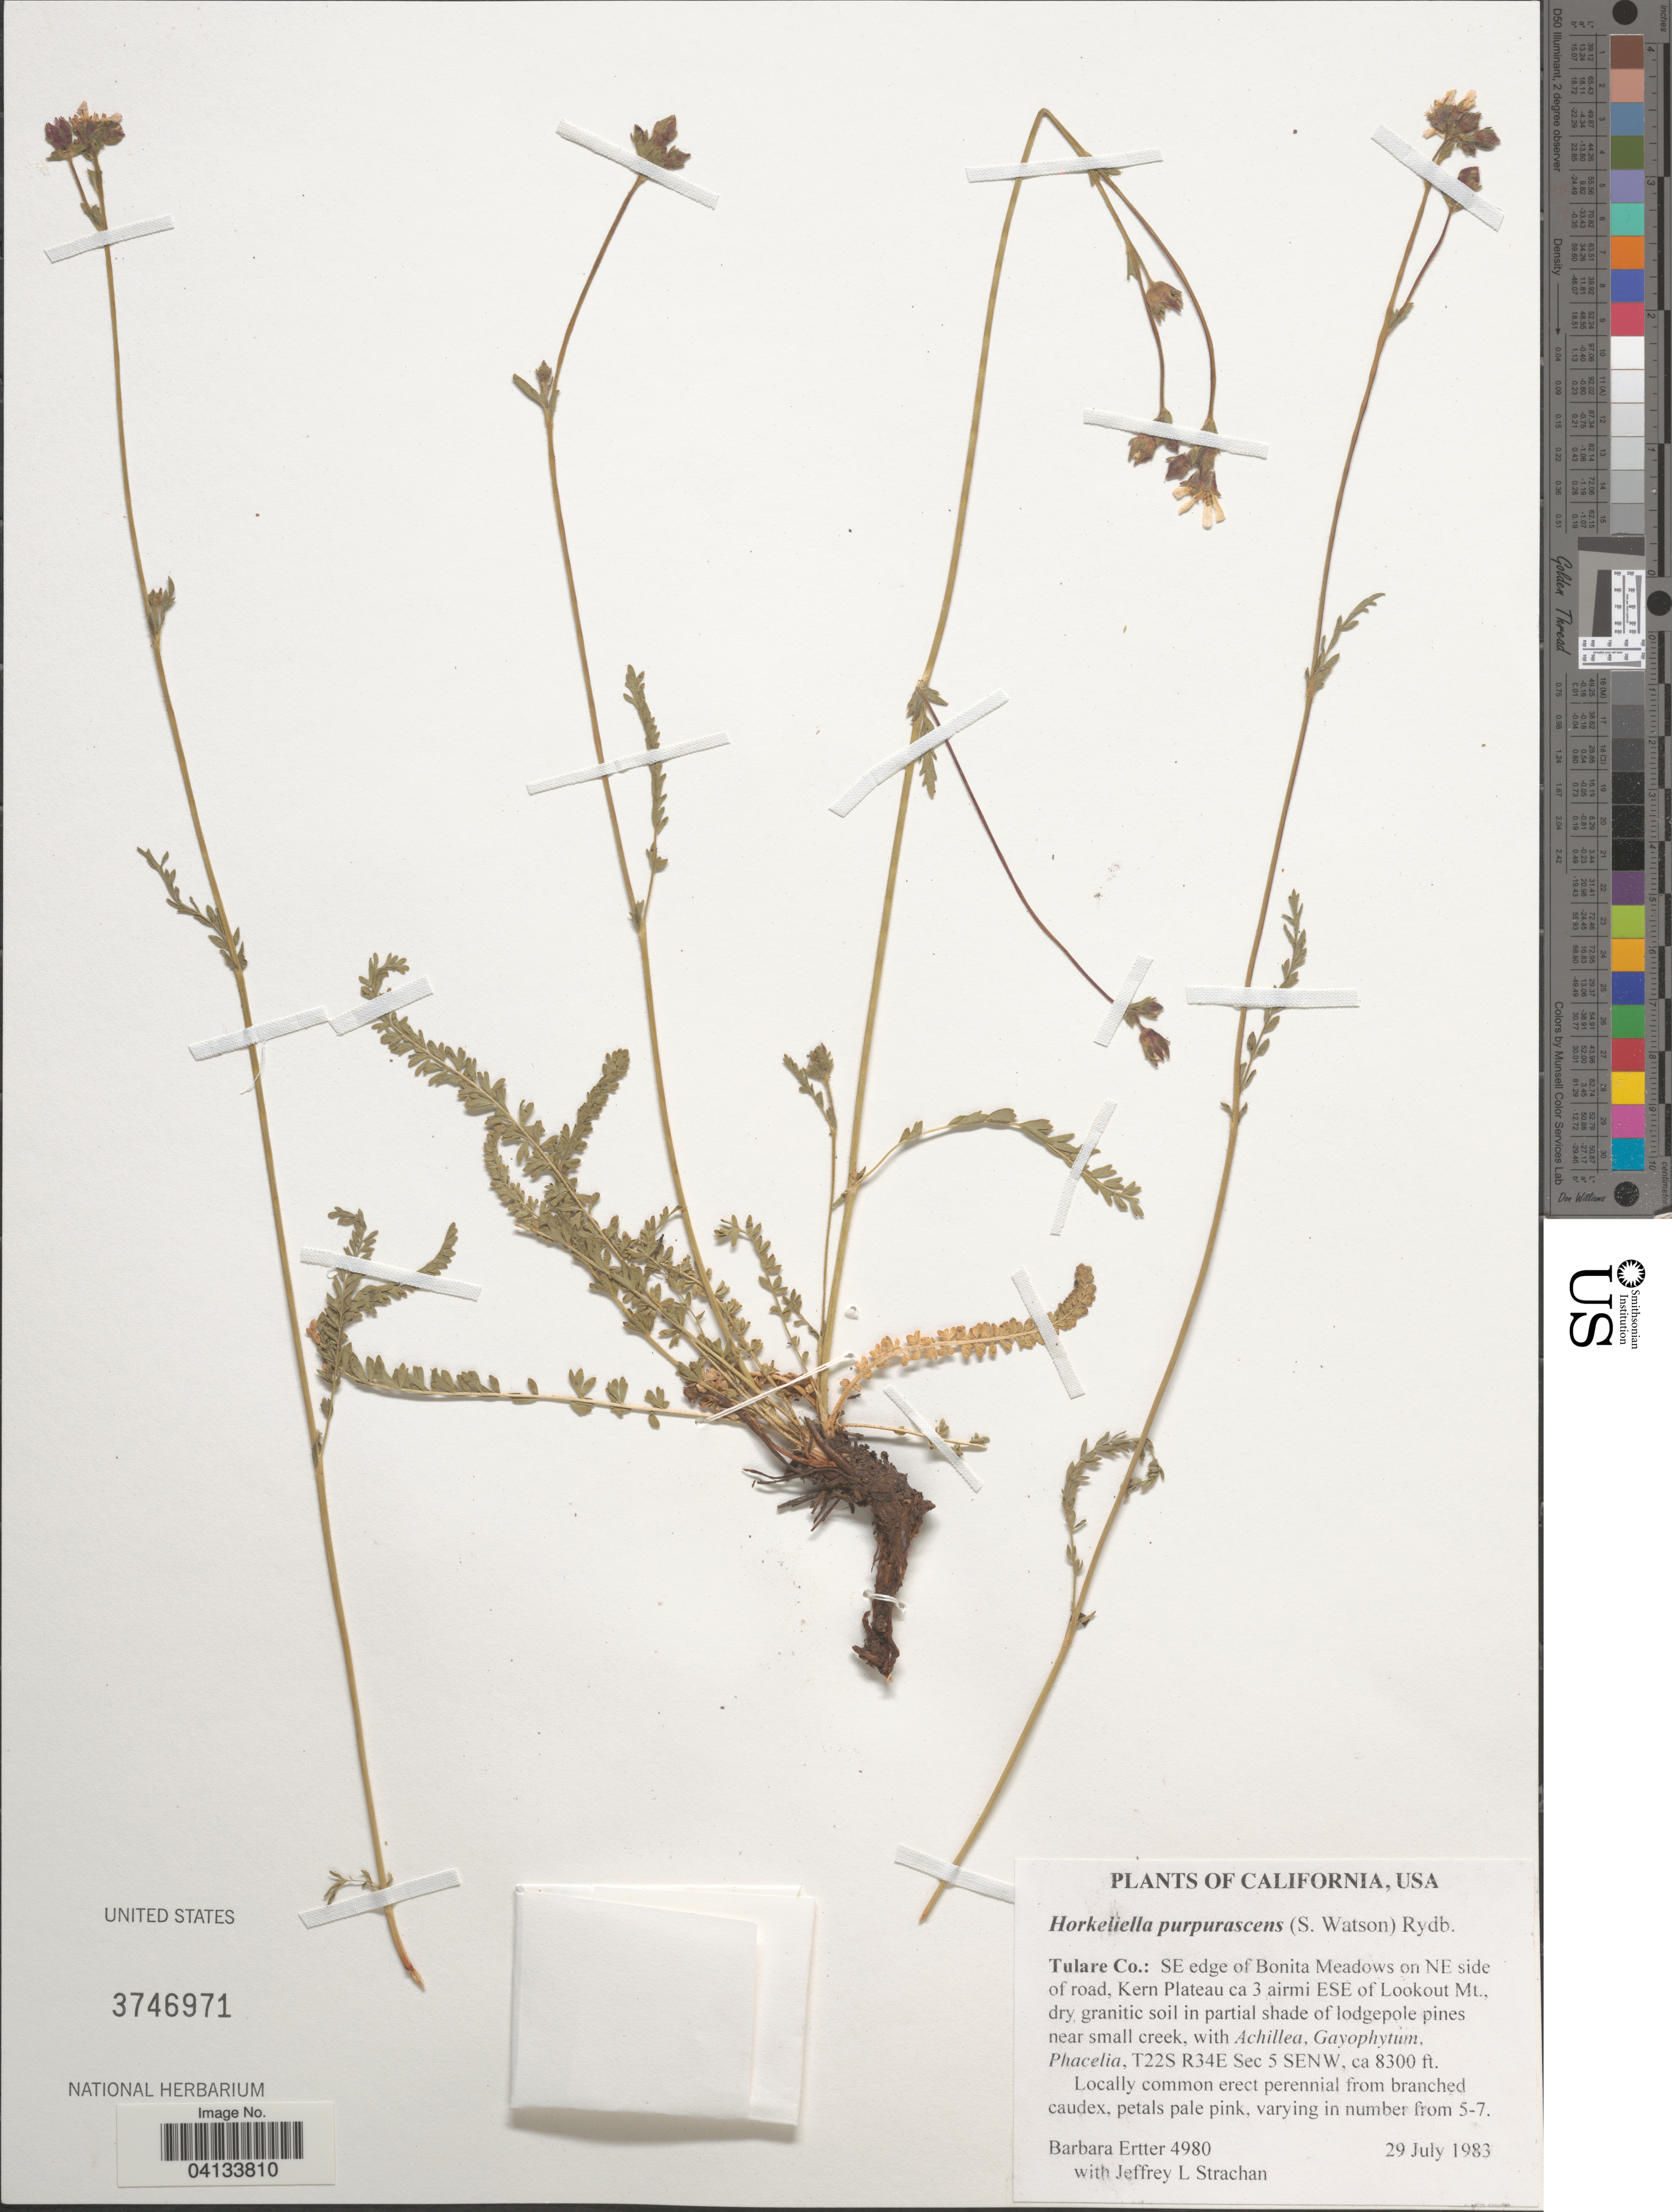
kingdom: Plantae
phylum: Tracheophyta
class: Magnoliopsida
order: Rosales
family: Rosaceae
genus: Potentilla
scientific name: Potentilla purpurascens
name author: (S. Watson) Greene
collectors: B. Ertter & J. Strachan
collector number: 4980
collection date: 1983-07-29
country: United States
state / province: California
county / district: Tulare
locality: Tulare Co.: SE edge of Bonita Meadows on NE side of road, Kern Plateau ca 3 airmi ESE of Lookout Mt., T22S R43E Sec 5 SENW.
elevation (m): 2530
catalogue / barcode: US 3746971